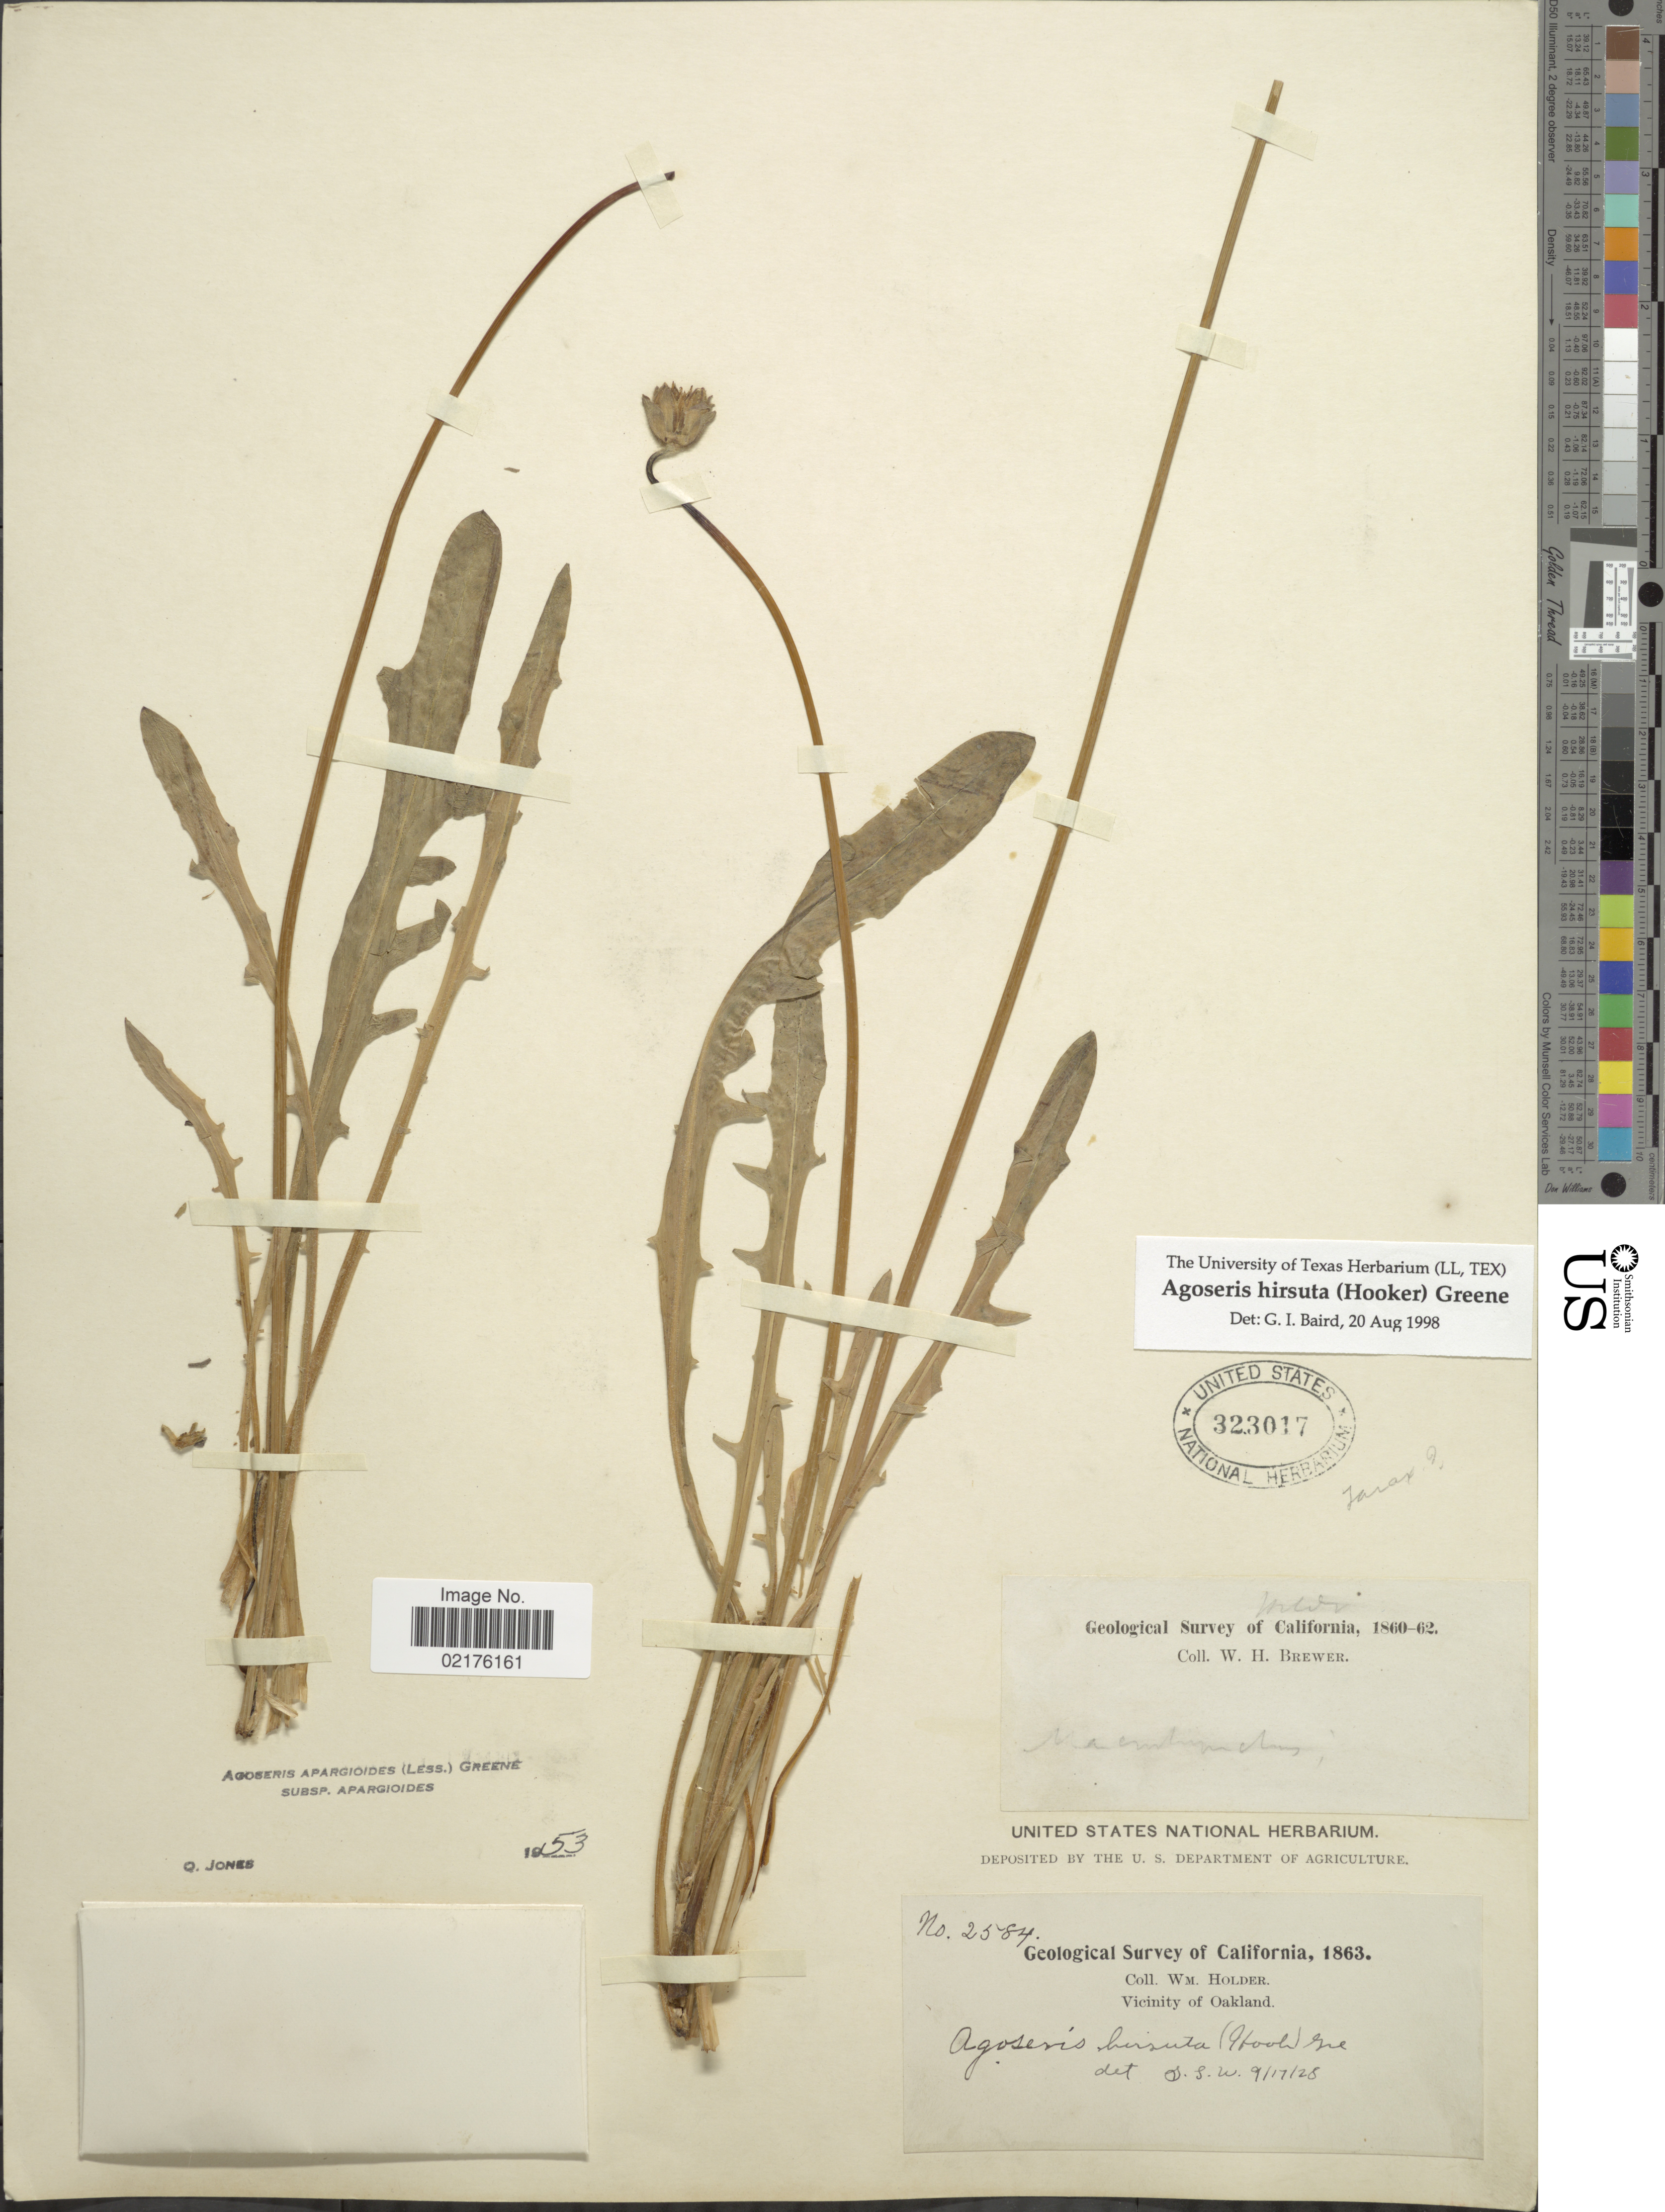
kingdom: Plantae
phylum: Tracheophyta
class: Magnoliopsida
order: Asterales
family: Asteraceae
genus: Agoseris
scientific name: Agoseris hirsuta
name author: (Hook.) Greene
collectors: W. Holder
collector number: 2584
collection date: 1863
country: United States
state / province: California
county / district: Alameda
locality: Vicinity of Oakland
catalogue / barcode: US 323017